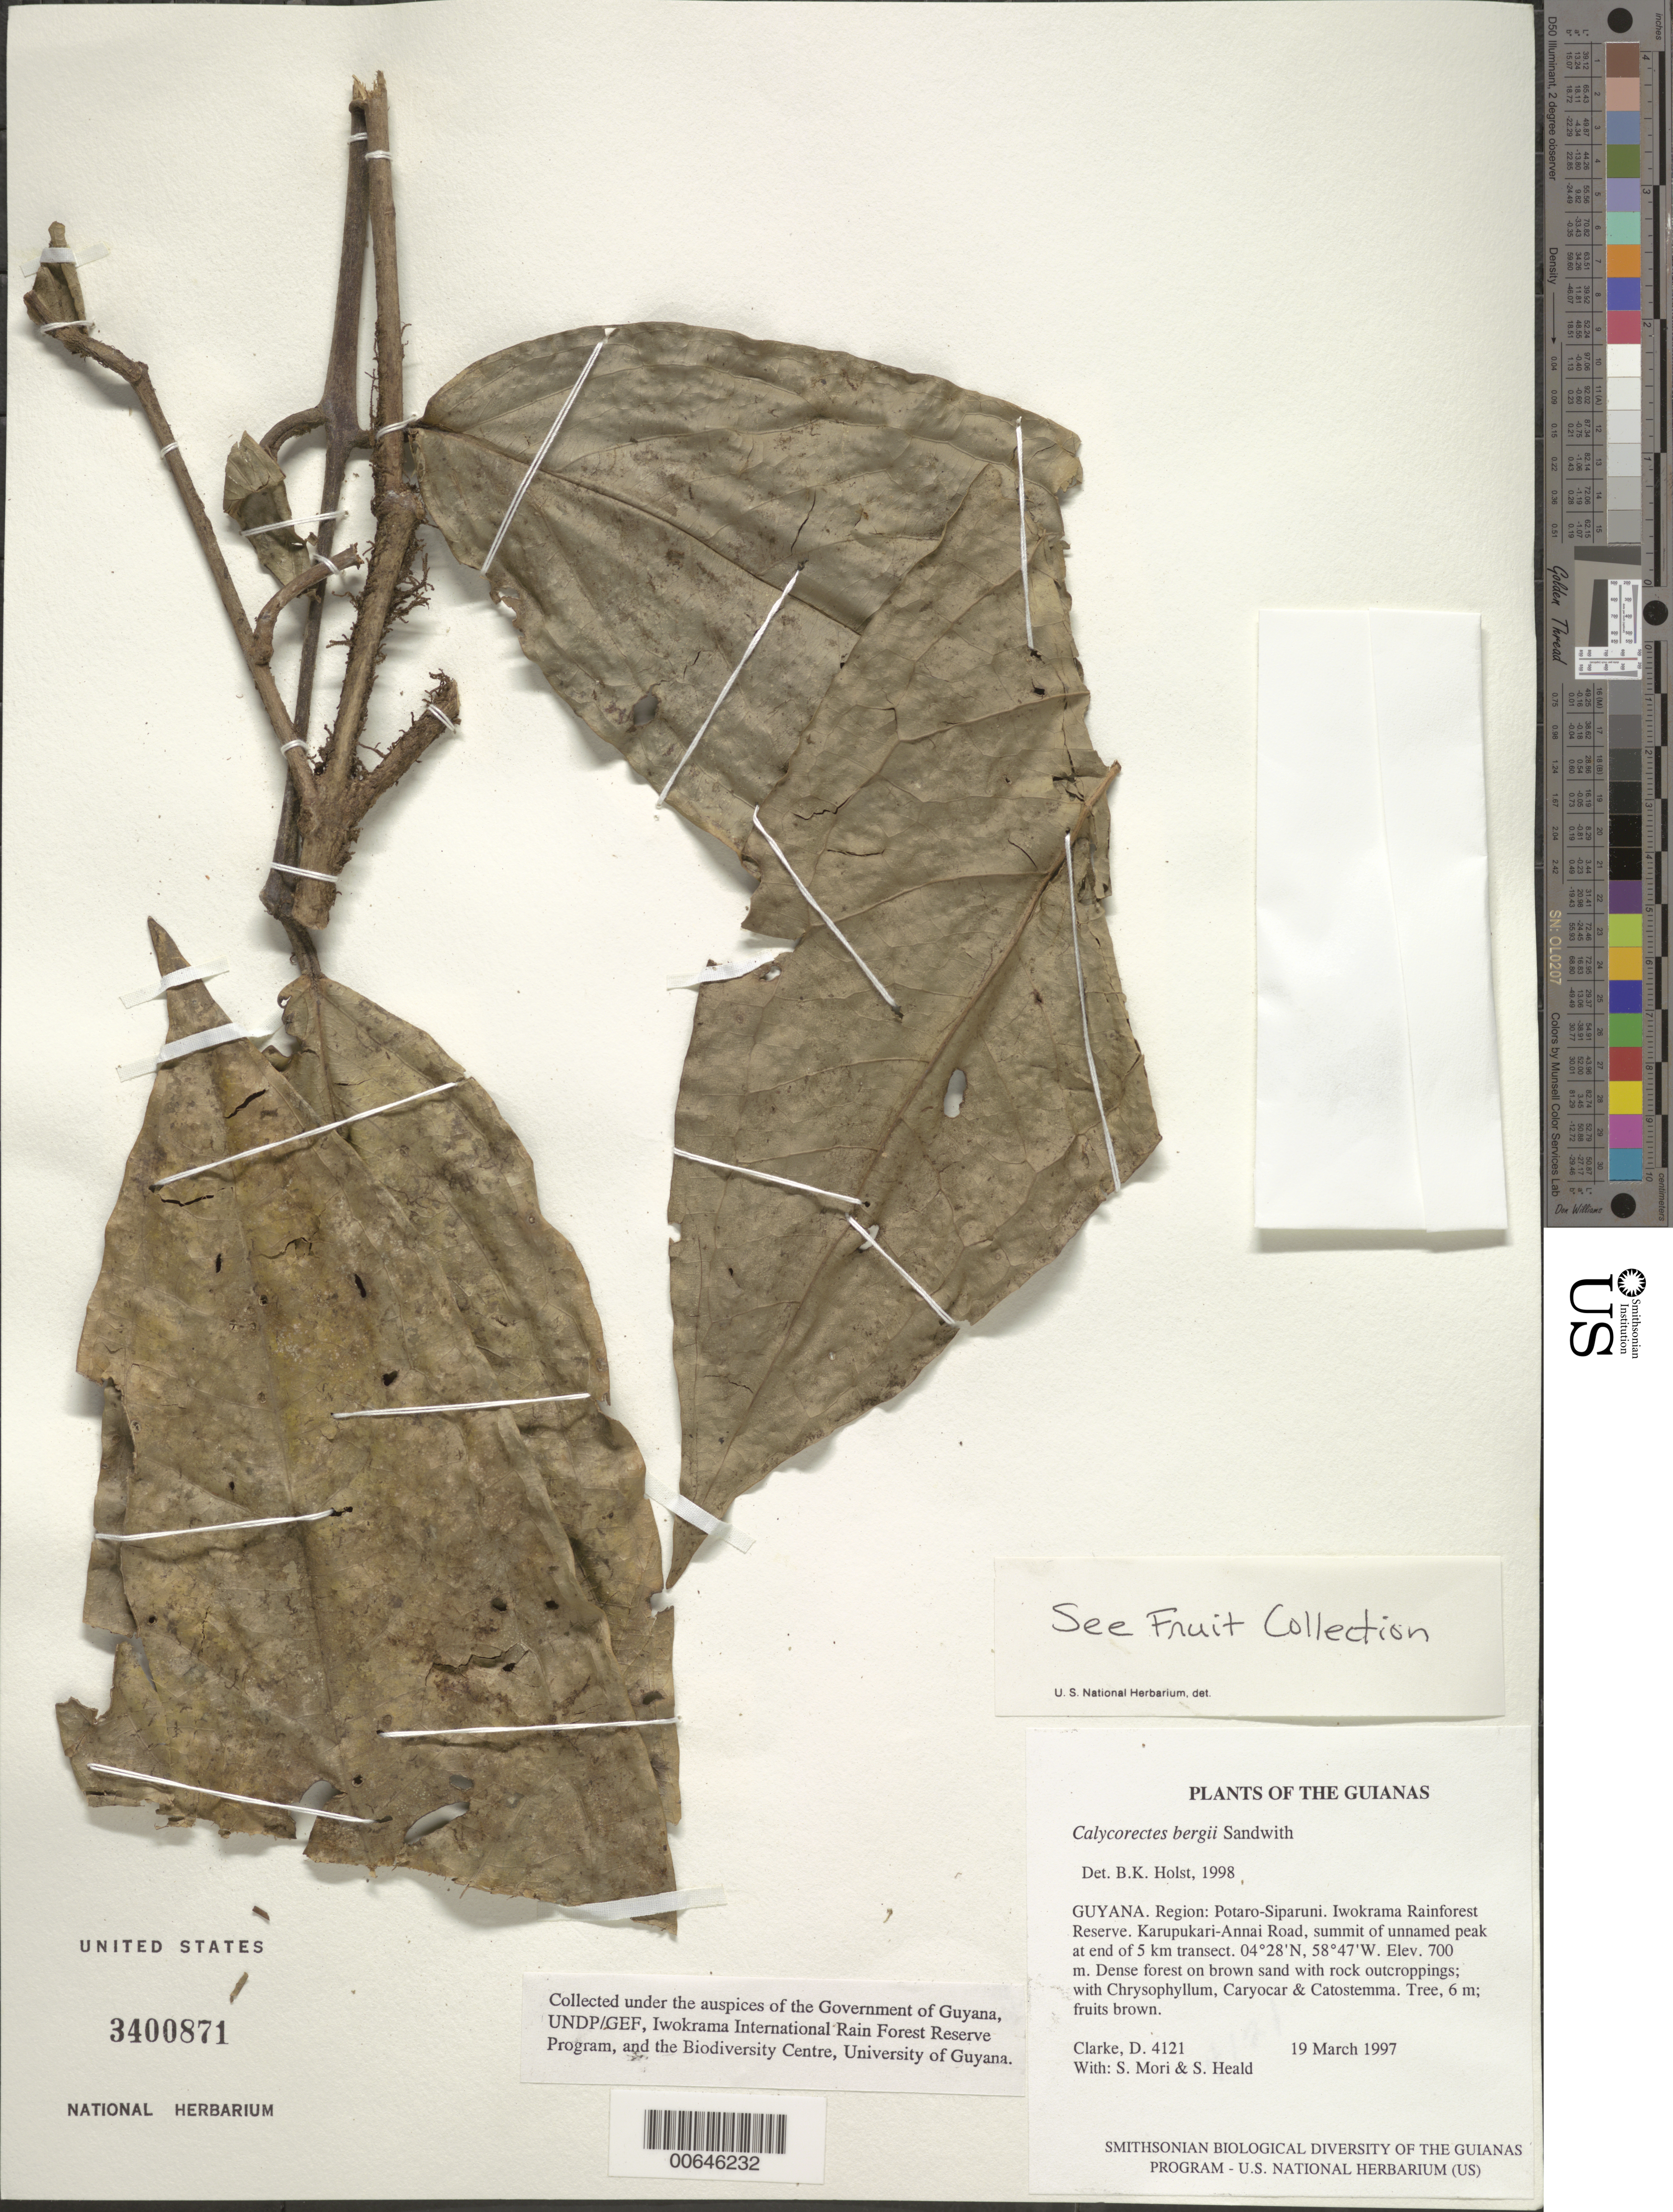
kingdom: Plantae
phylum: Tracheophyta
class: Magnoliopsida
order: Myrtales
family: Myrtaceae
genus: Eugenia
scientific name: Eugenia neolatifolia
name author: Sobral & M.A.D. Souza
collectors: H. D. Clarke, S. Mori & S. Heald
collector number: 4121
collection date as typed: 19 March 1997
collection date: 1997-03-19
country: Guyana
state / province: Potaro-Siparuni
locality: Iwokrama Rainforest Reserve. Karupukari-Annai Road, summit of unnamed peak at end of 5 km transect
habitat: Dense forest on brown sand with rock outcroppings; with Chrysophyllum, Caryocar & Catostemma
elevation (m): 700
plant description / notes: Cited by M. Sobral et al., Phytotaxa 669(3): 297. 2024.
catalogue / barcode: US 3400871